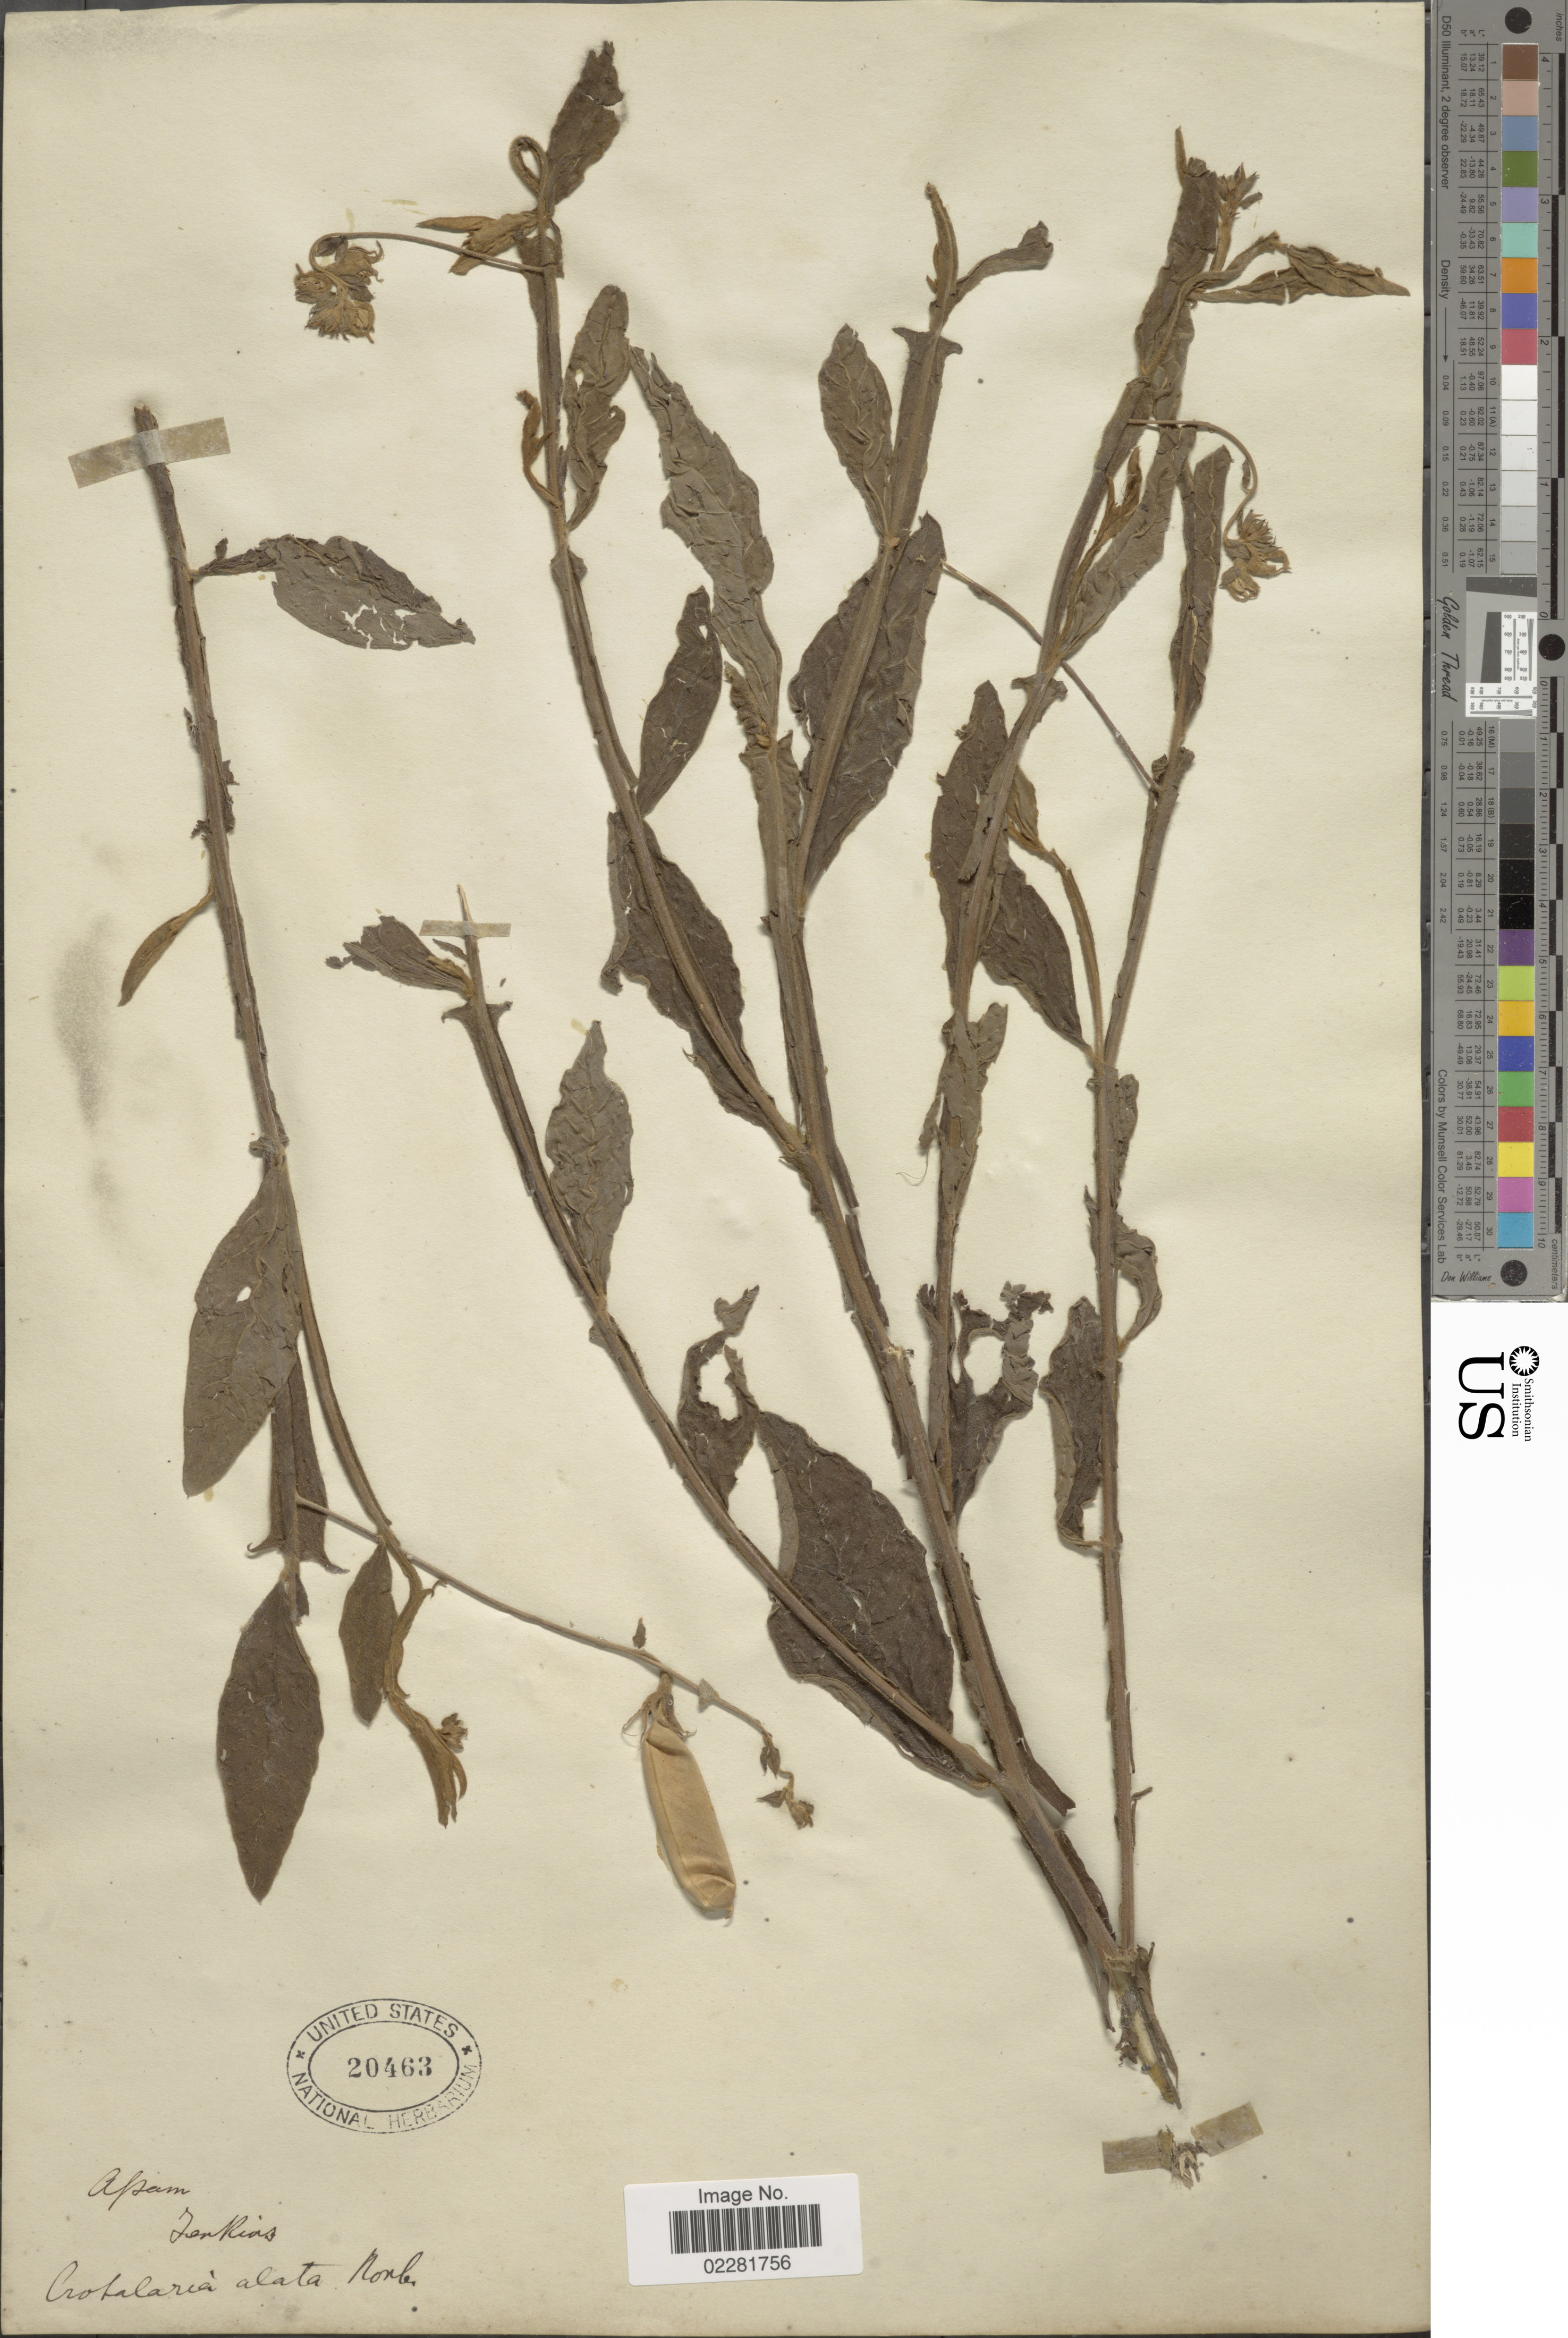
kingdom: Plantae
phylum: Tracheophyta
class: Magnoliopsida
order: Fabales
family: Fabaceae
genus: Crotalaria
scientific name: Crotalaria alata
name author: Buch.-Ham. ex D. Don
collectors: -. Jenkins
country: India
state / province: Assam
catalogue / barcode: US 20463